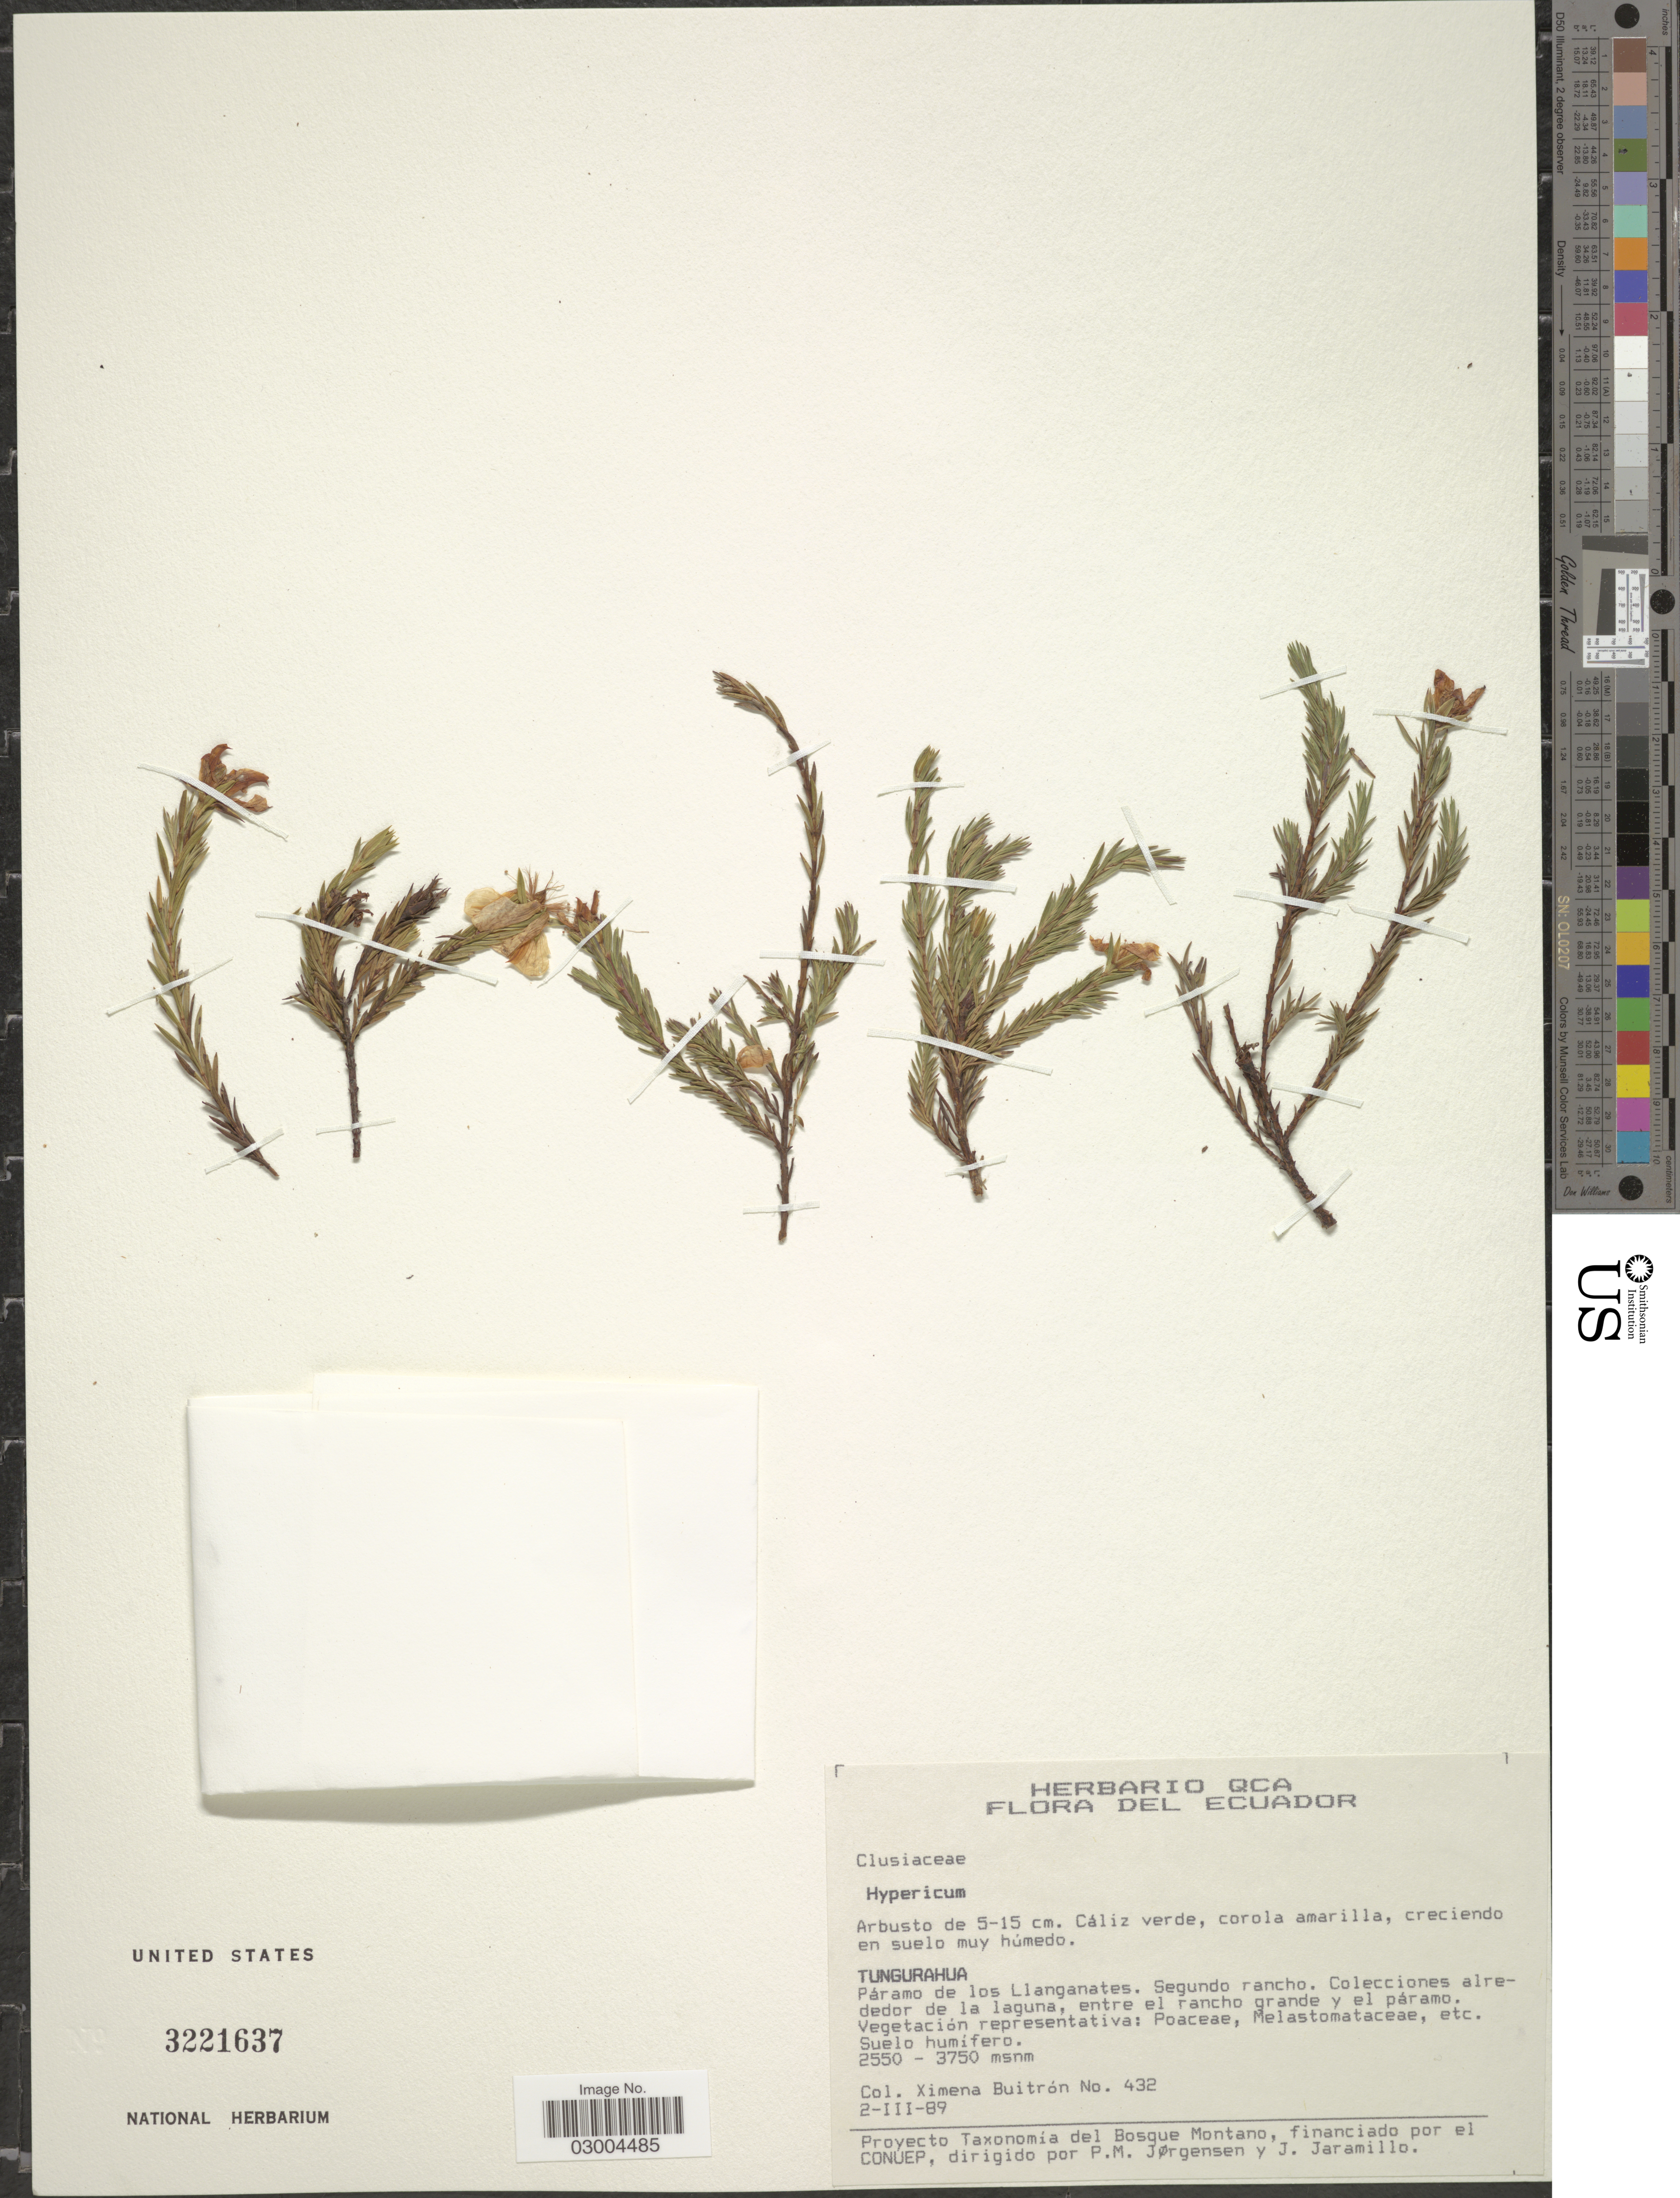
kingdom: Plantae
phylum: Tracheophyta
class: Magnoliopsida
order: Malpighiales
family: Hypericaceae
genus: Hypericum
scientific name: Hypericum sp.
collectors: X. Buitrón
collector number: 432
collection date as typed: Transcribed d/m/y: 2/3/89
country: Ecuador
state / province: Tungurahua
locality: Páramo de los Llanganates. Segundo rancho. Alrededor de la laguna, entre el rancho grande y el páramo.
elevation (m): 2550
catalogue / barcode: US 3221637